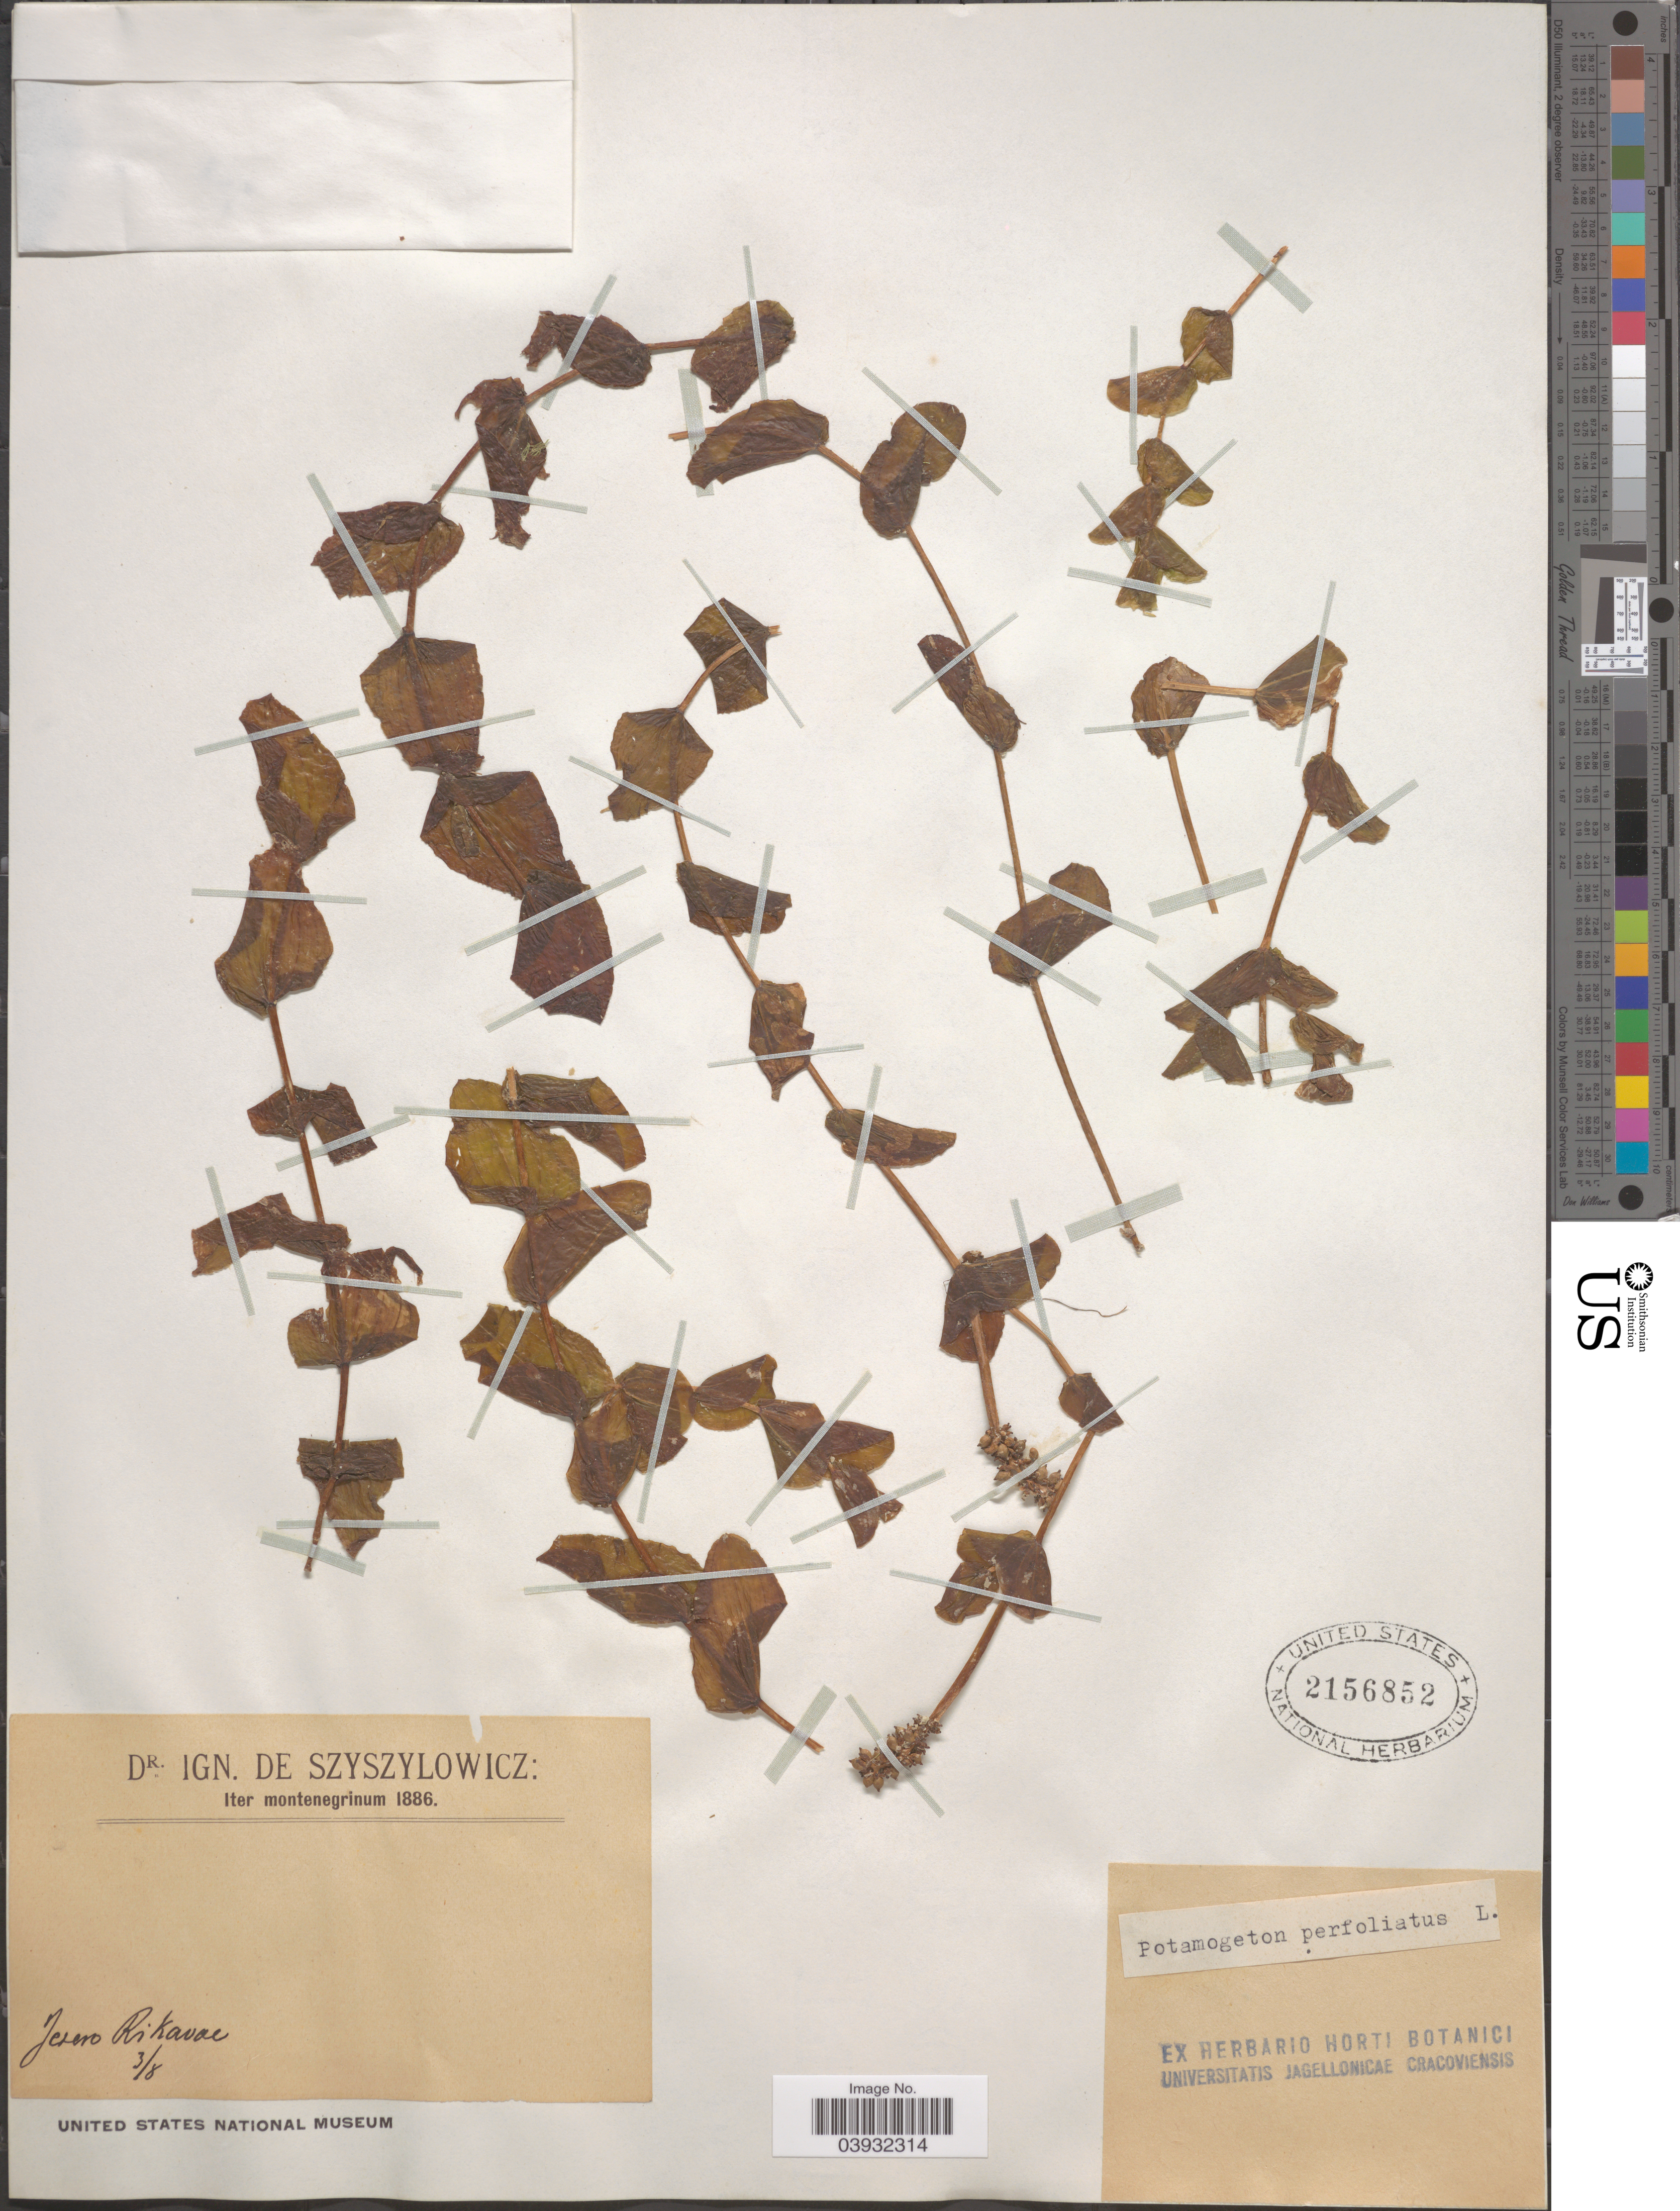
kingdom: Plantae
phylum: Tracheophyta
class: Liliopsida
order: Alismatales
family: Potamogetonaceae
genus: Potamogeton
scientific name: Potamogeton perfoliatus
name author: L.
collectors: I. von Szyszylowicz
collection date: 1886-08-03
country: Montenegro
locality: Iter montenegrinum. Jezero Rikavac.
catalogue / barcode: US 2156852